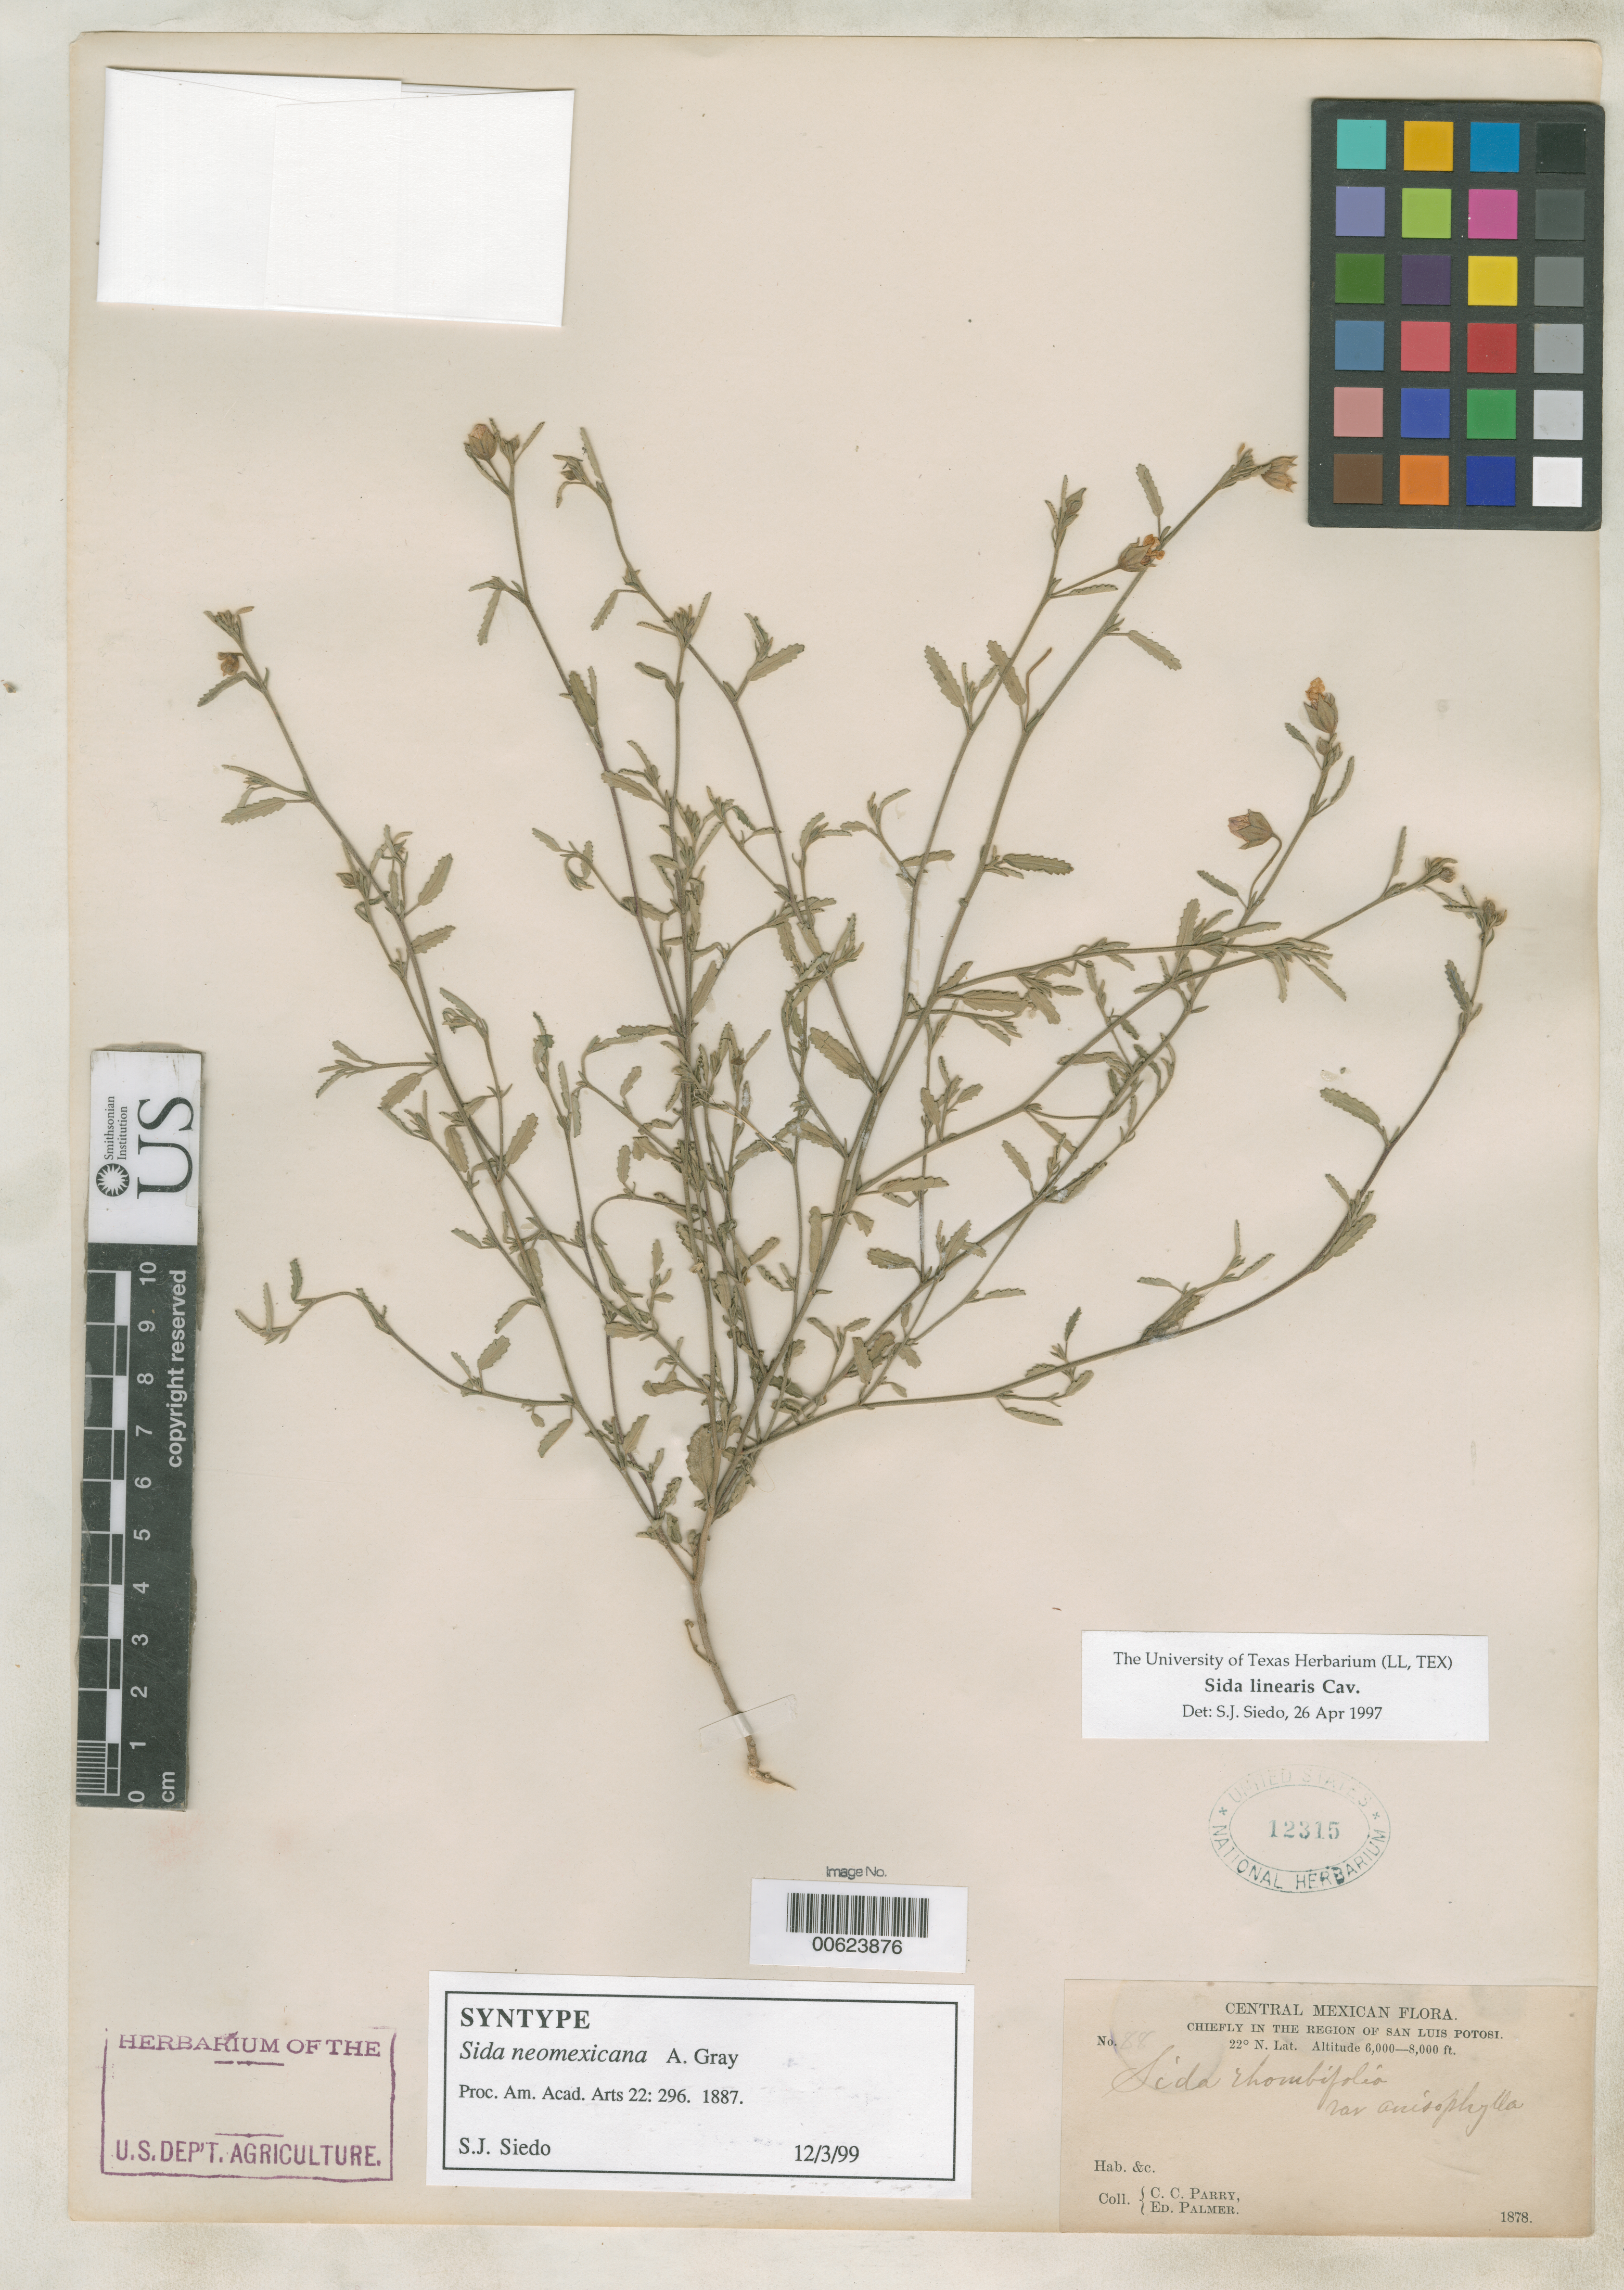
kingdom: Plantae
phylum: Tracheophyta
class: Magnoliopsida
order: Malvales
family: Malvaceae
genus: Sida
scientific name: Sida neomexicana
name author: A. Gray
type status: Syntype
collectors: C. C. Parry & E. Palmer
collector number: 88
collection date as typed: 1878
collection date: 1878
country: Mexico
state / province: San Luis Potosi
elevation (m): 1829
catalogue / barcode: US 12315